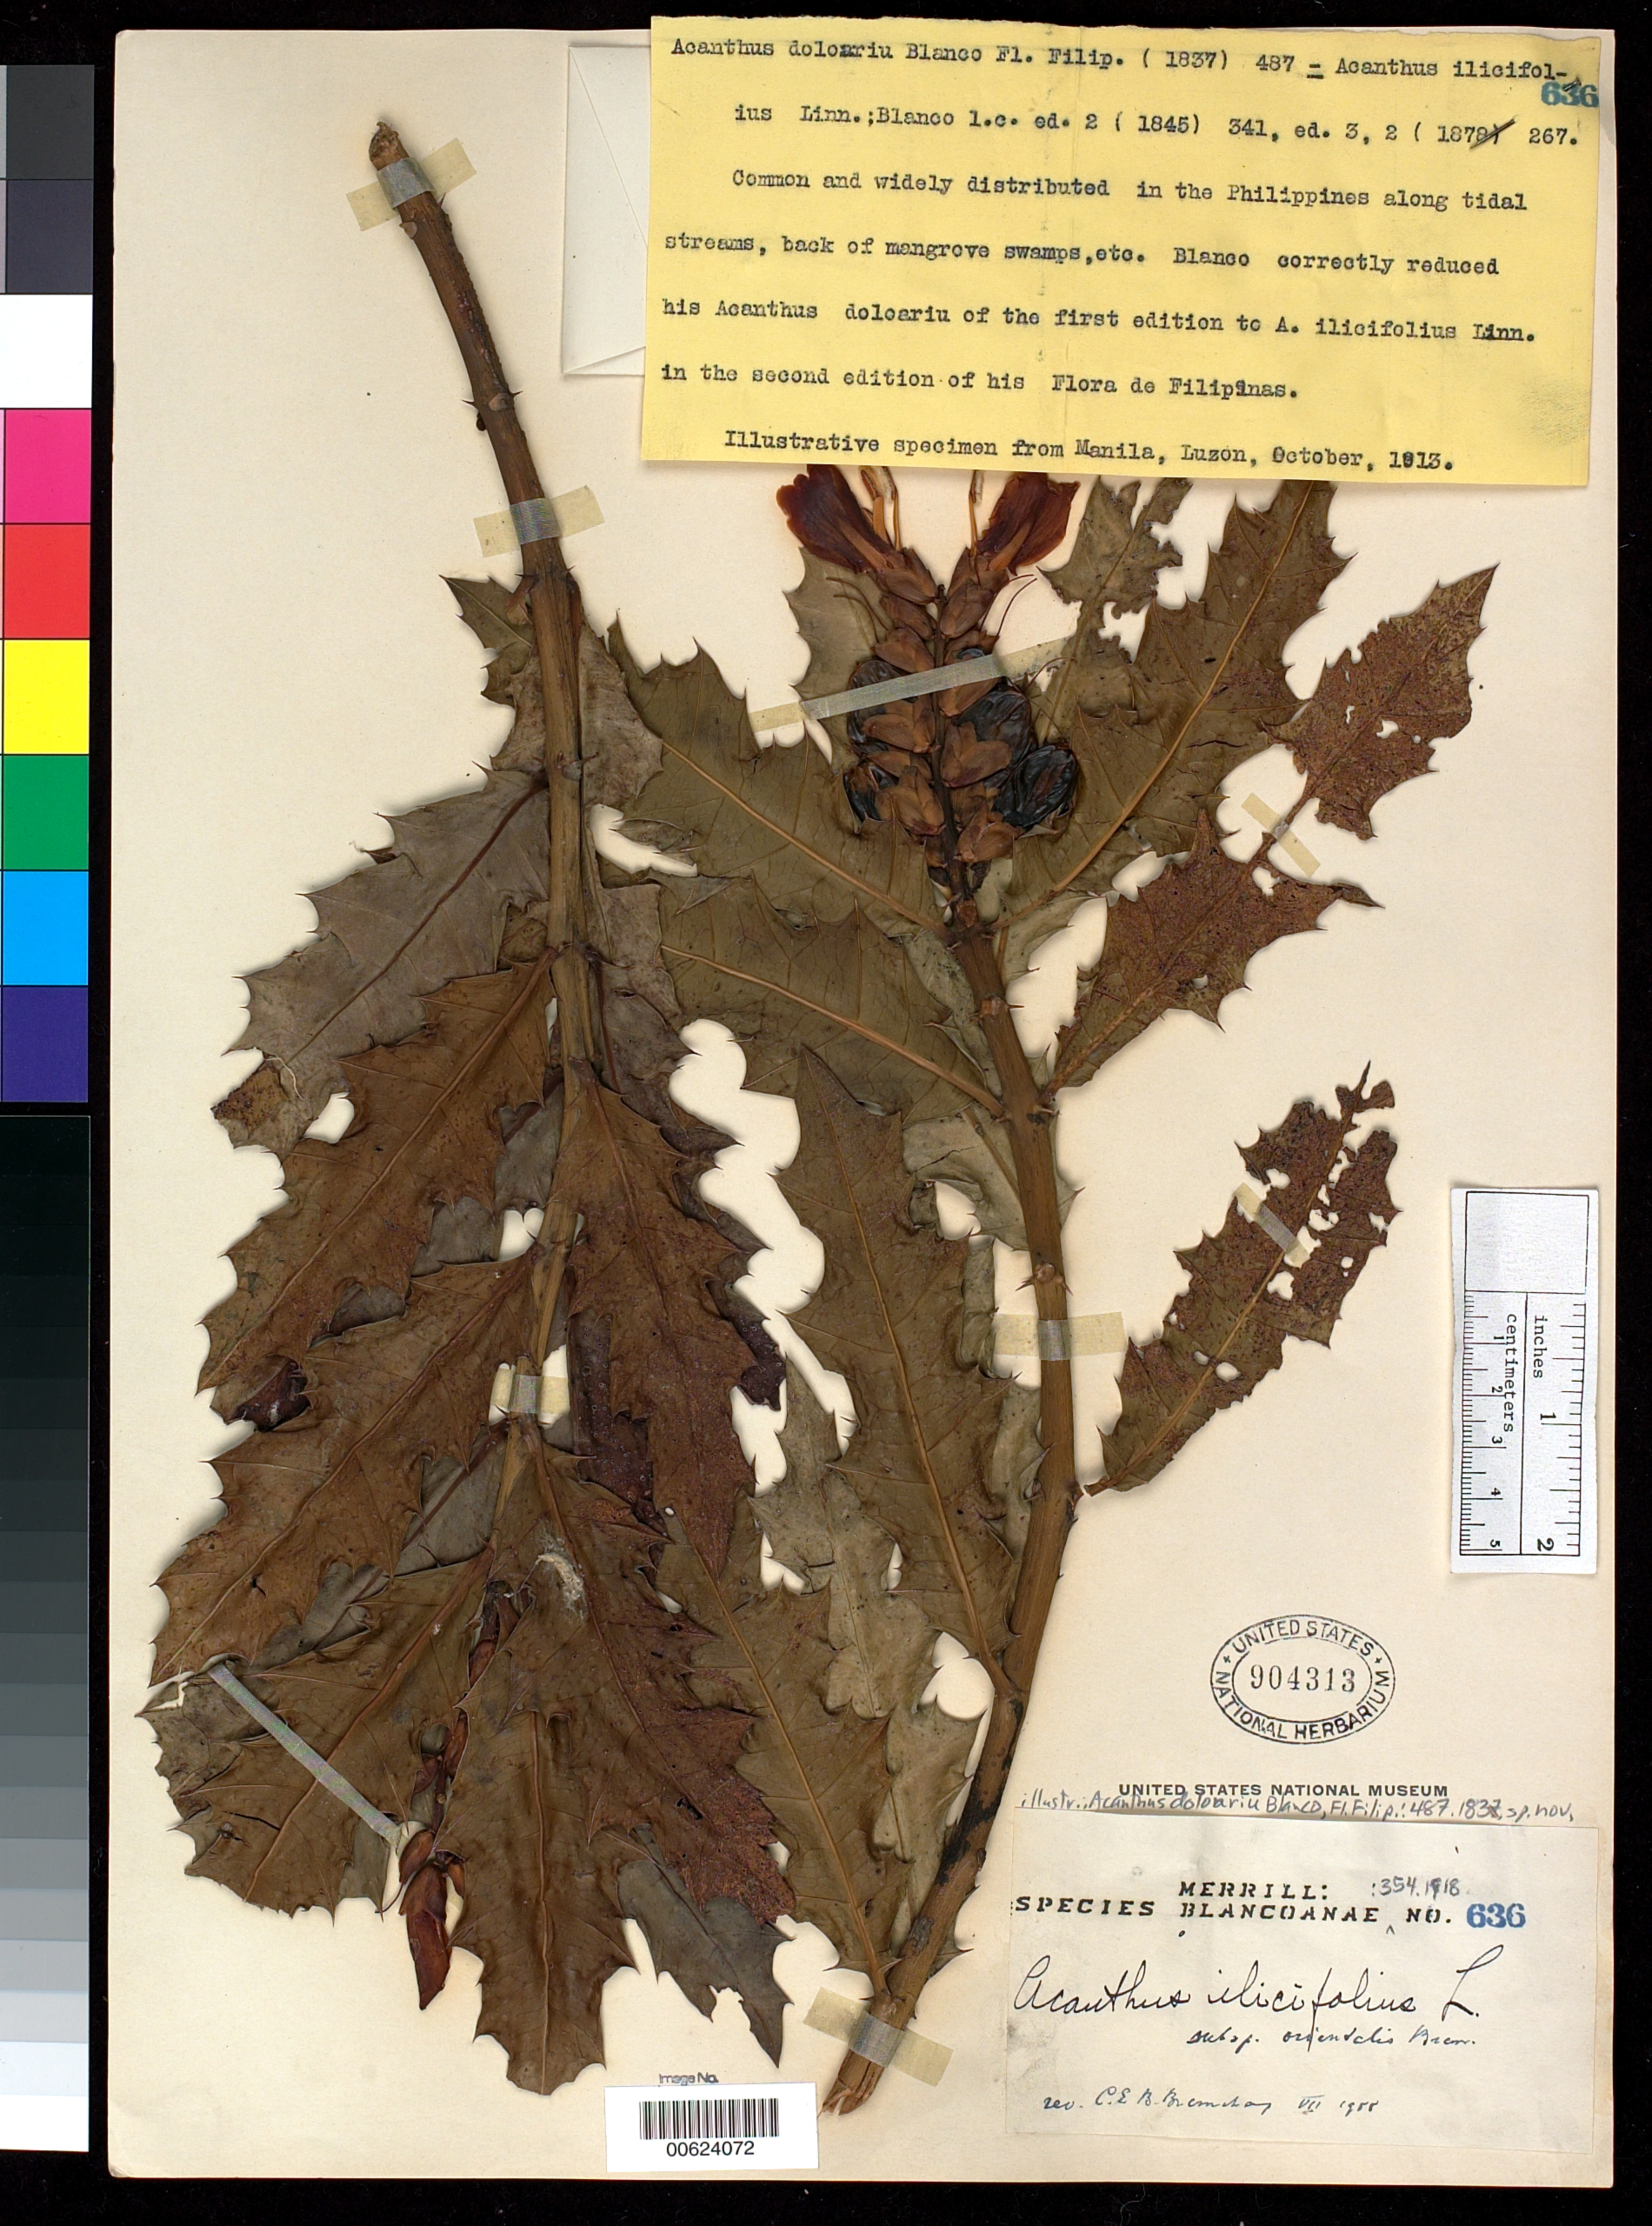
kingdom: Plantae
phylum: Tracheophyta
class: Magnoliopsida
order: Lamiales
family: Acanthaceae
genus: Acanthus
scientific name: Acanthus doloariu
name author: Blanco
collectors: E. D. Merrill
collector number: Sp. Blancoan. 0636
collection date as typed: Oct 1913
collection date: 1913-10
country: Philippines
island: Luzon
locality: Manila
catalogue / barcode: US 904313